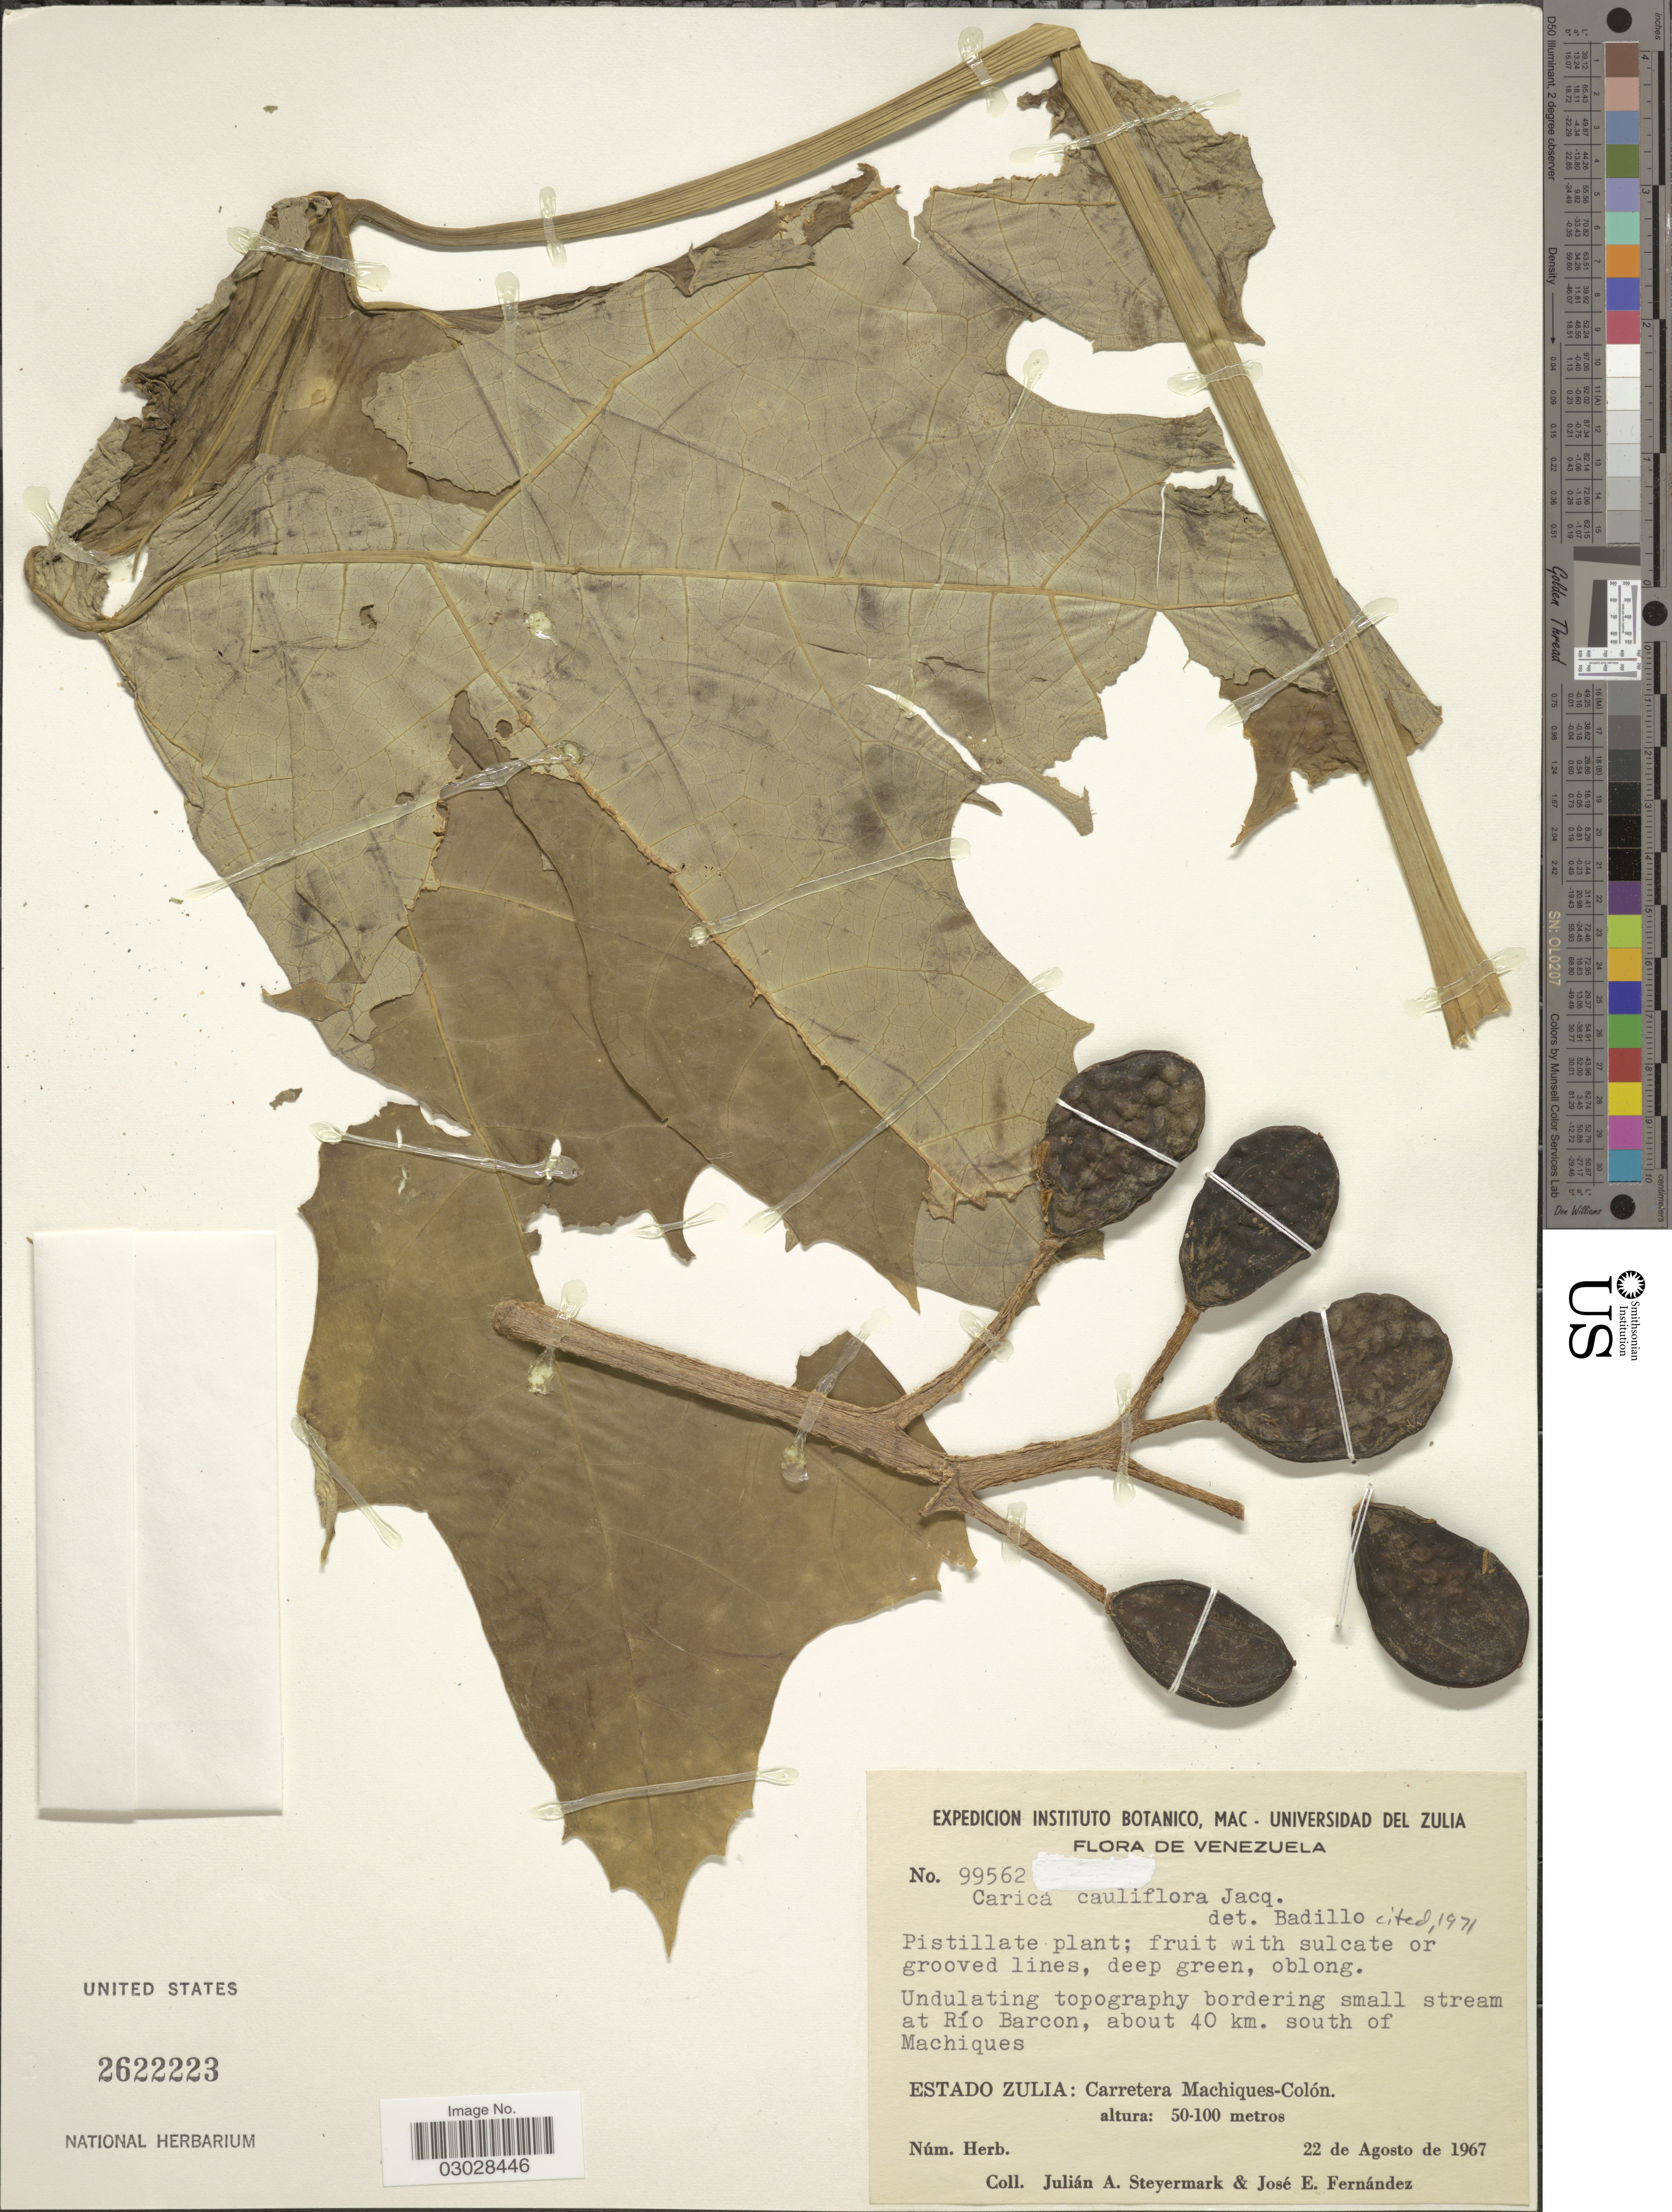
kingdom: Plantae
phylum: Tracheophyta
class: Magnoliopsida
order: Brassicales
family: Caricaceae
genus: Vasconcellea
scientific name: Vasconcellea cauliflora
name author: (Jacq.) A. DC.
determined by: Strong, M. T., (US), Smithsonian Institution - National Museum of Natural History (UNITED STATES)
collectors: J. Steyermark & J. Fernández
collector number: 99562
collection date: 1967-08-22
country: Venezuela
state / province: Zulia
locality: Undulating topography bordering small stream at Río Barcon, about 40 km. south of Machiques. Carretera Machiques-Colón.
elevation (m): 50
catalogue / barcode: US 2622223